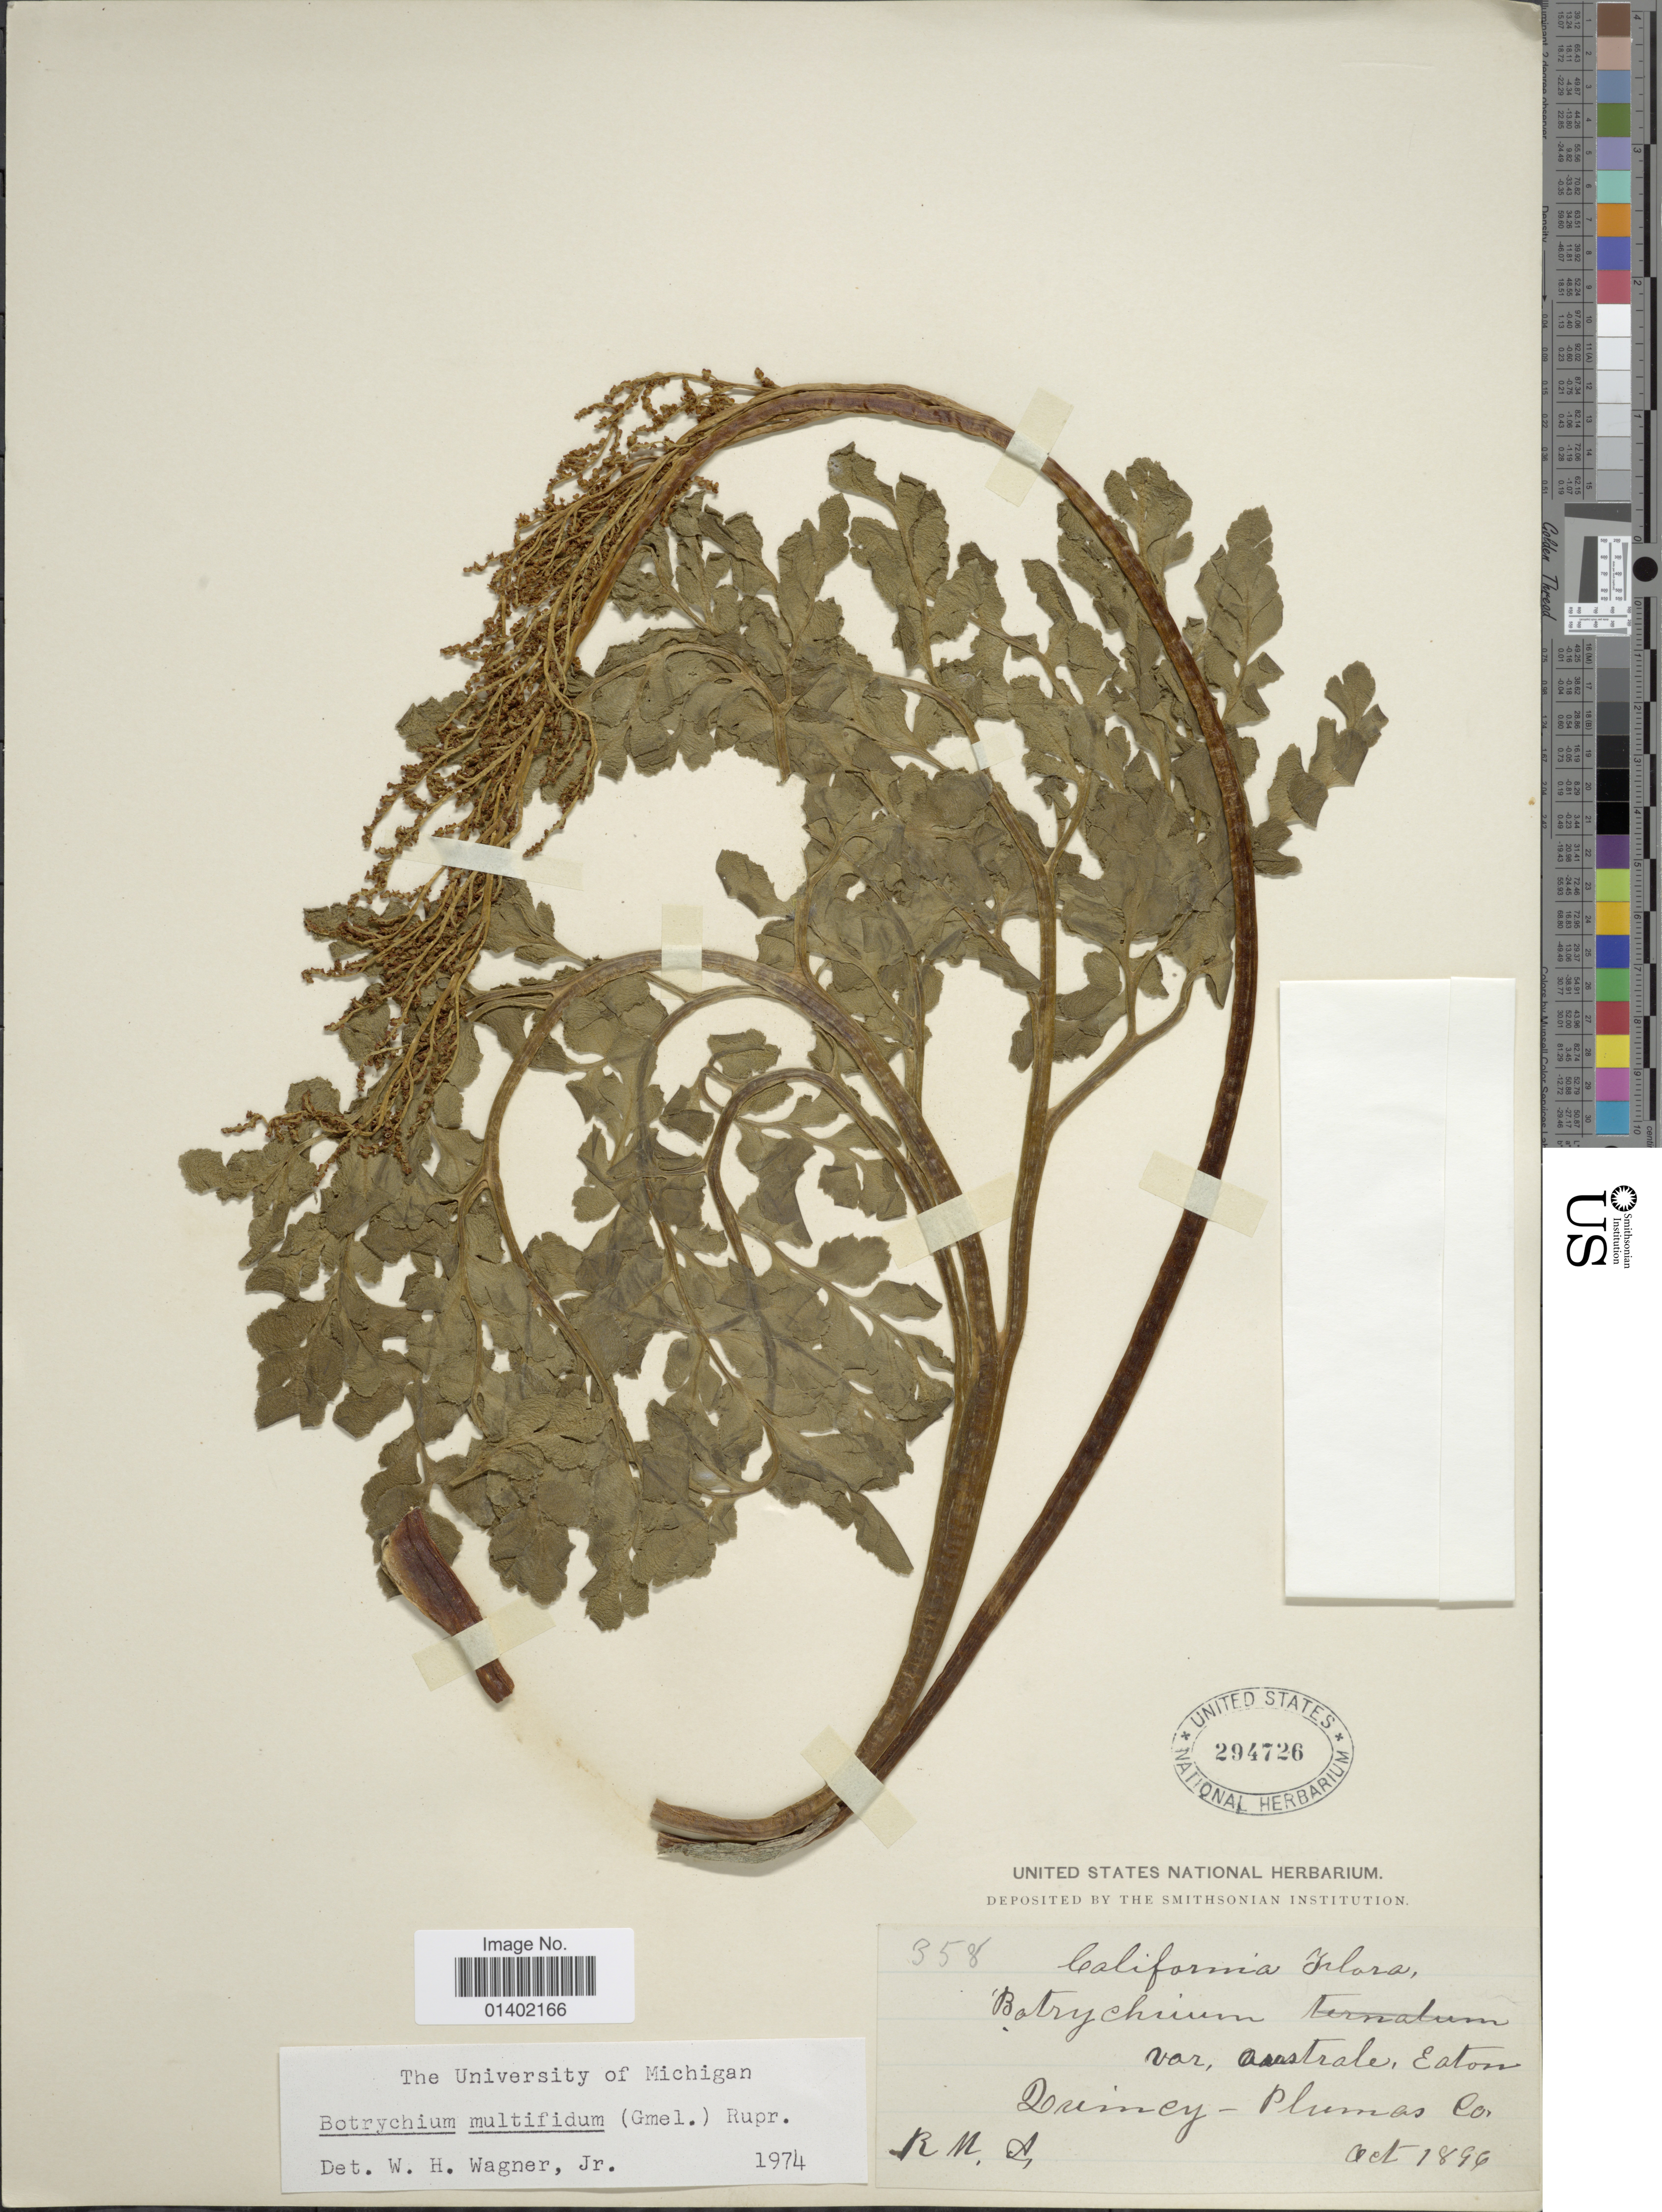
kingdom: Plantae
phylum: Tracheophyta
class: Polypodiopsida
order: Ophioglossales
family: Ophioglossaceae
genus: Botrychium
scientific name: Botrychium multifidum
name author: (J.F. Gmel.) Rupr.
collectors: R. M. A.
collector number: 358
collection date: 1899-10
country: United States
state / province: California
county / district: Plumas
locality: Quincy, Plumas Co.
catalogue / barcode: US 294726